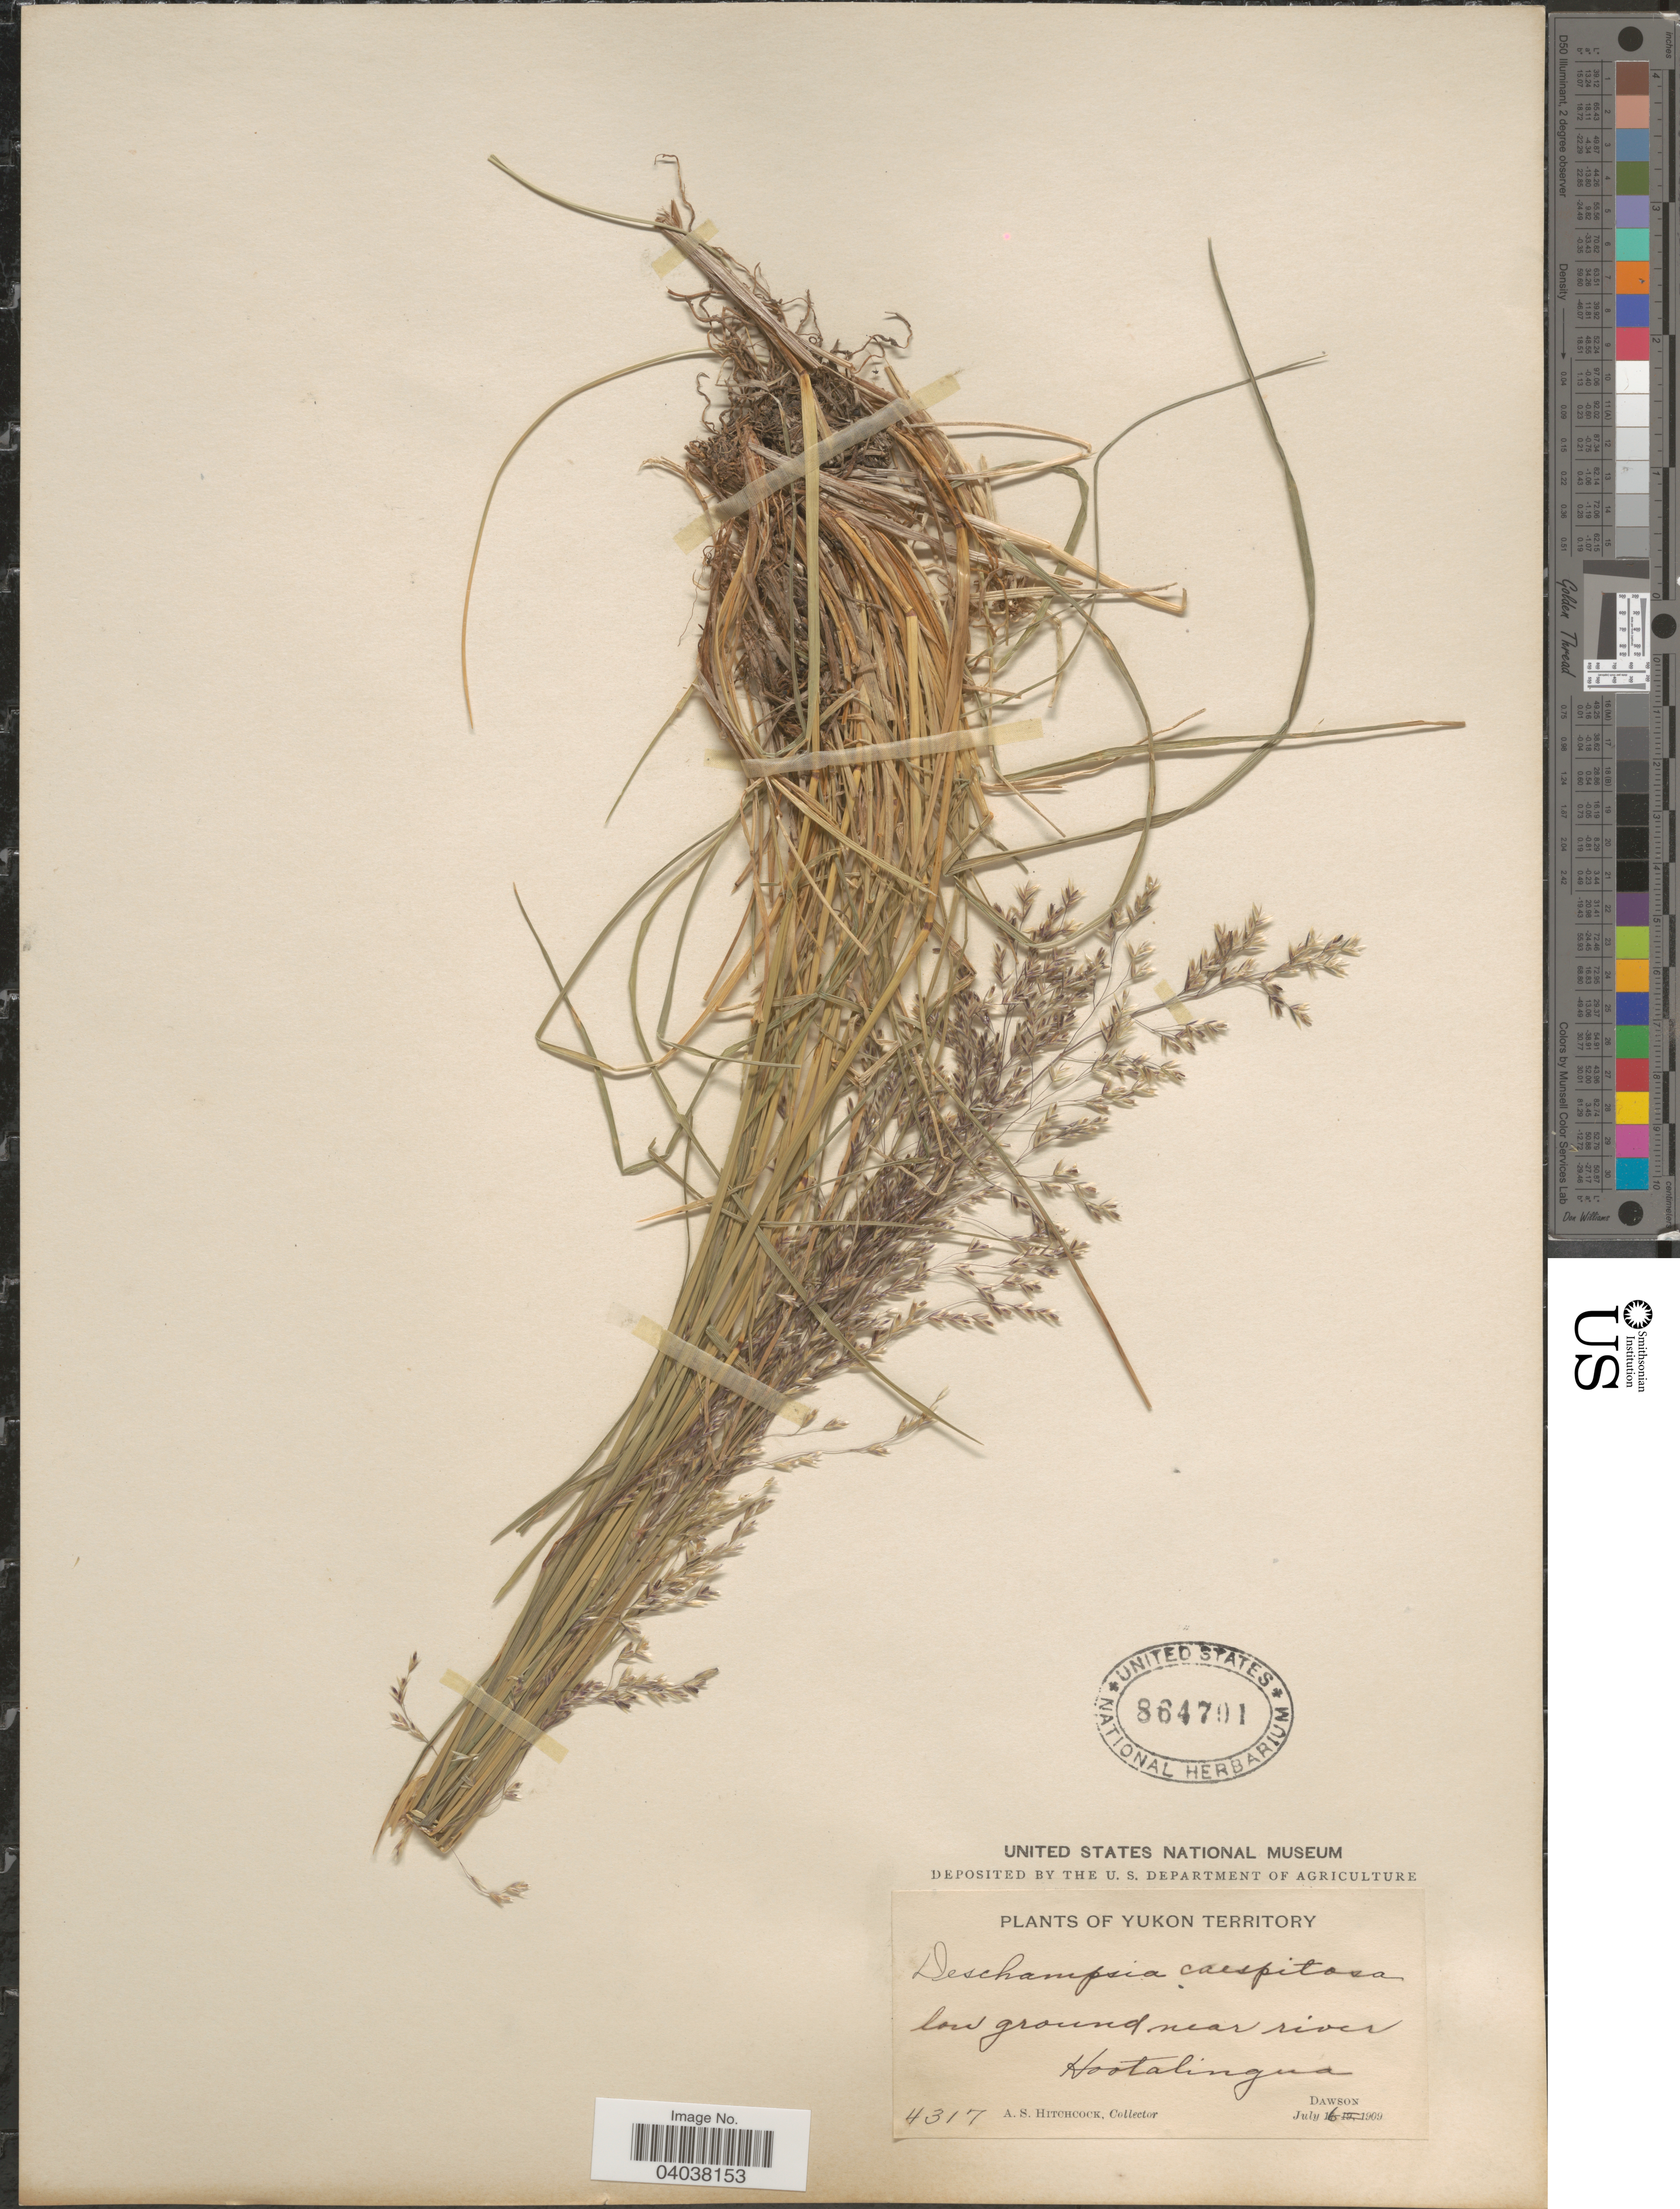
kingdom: Plantae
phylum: Tracheophyta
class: Liliopsida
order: Poales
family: Poaceae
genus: Deschampsia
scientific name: Deschampsia cespitosa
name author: (L.) P. Beauv.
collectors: A. S. Hitchcock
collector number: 4317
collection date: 1909-07-16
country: Canada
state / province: Yukon Territory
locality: Near river Hootalingua. Dawson.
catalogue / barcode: US 864701